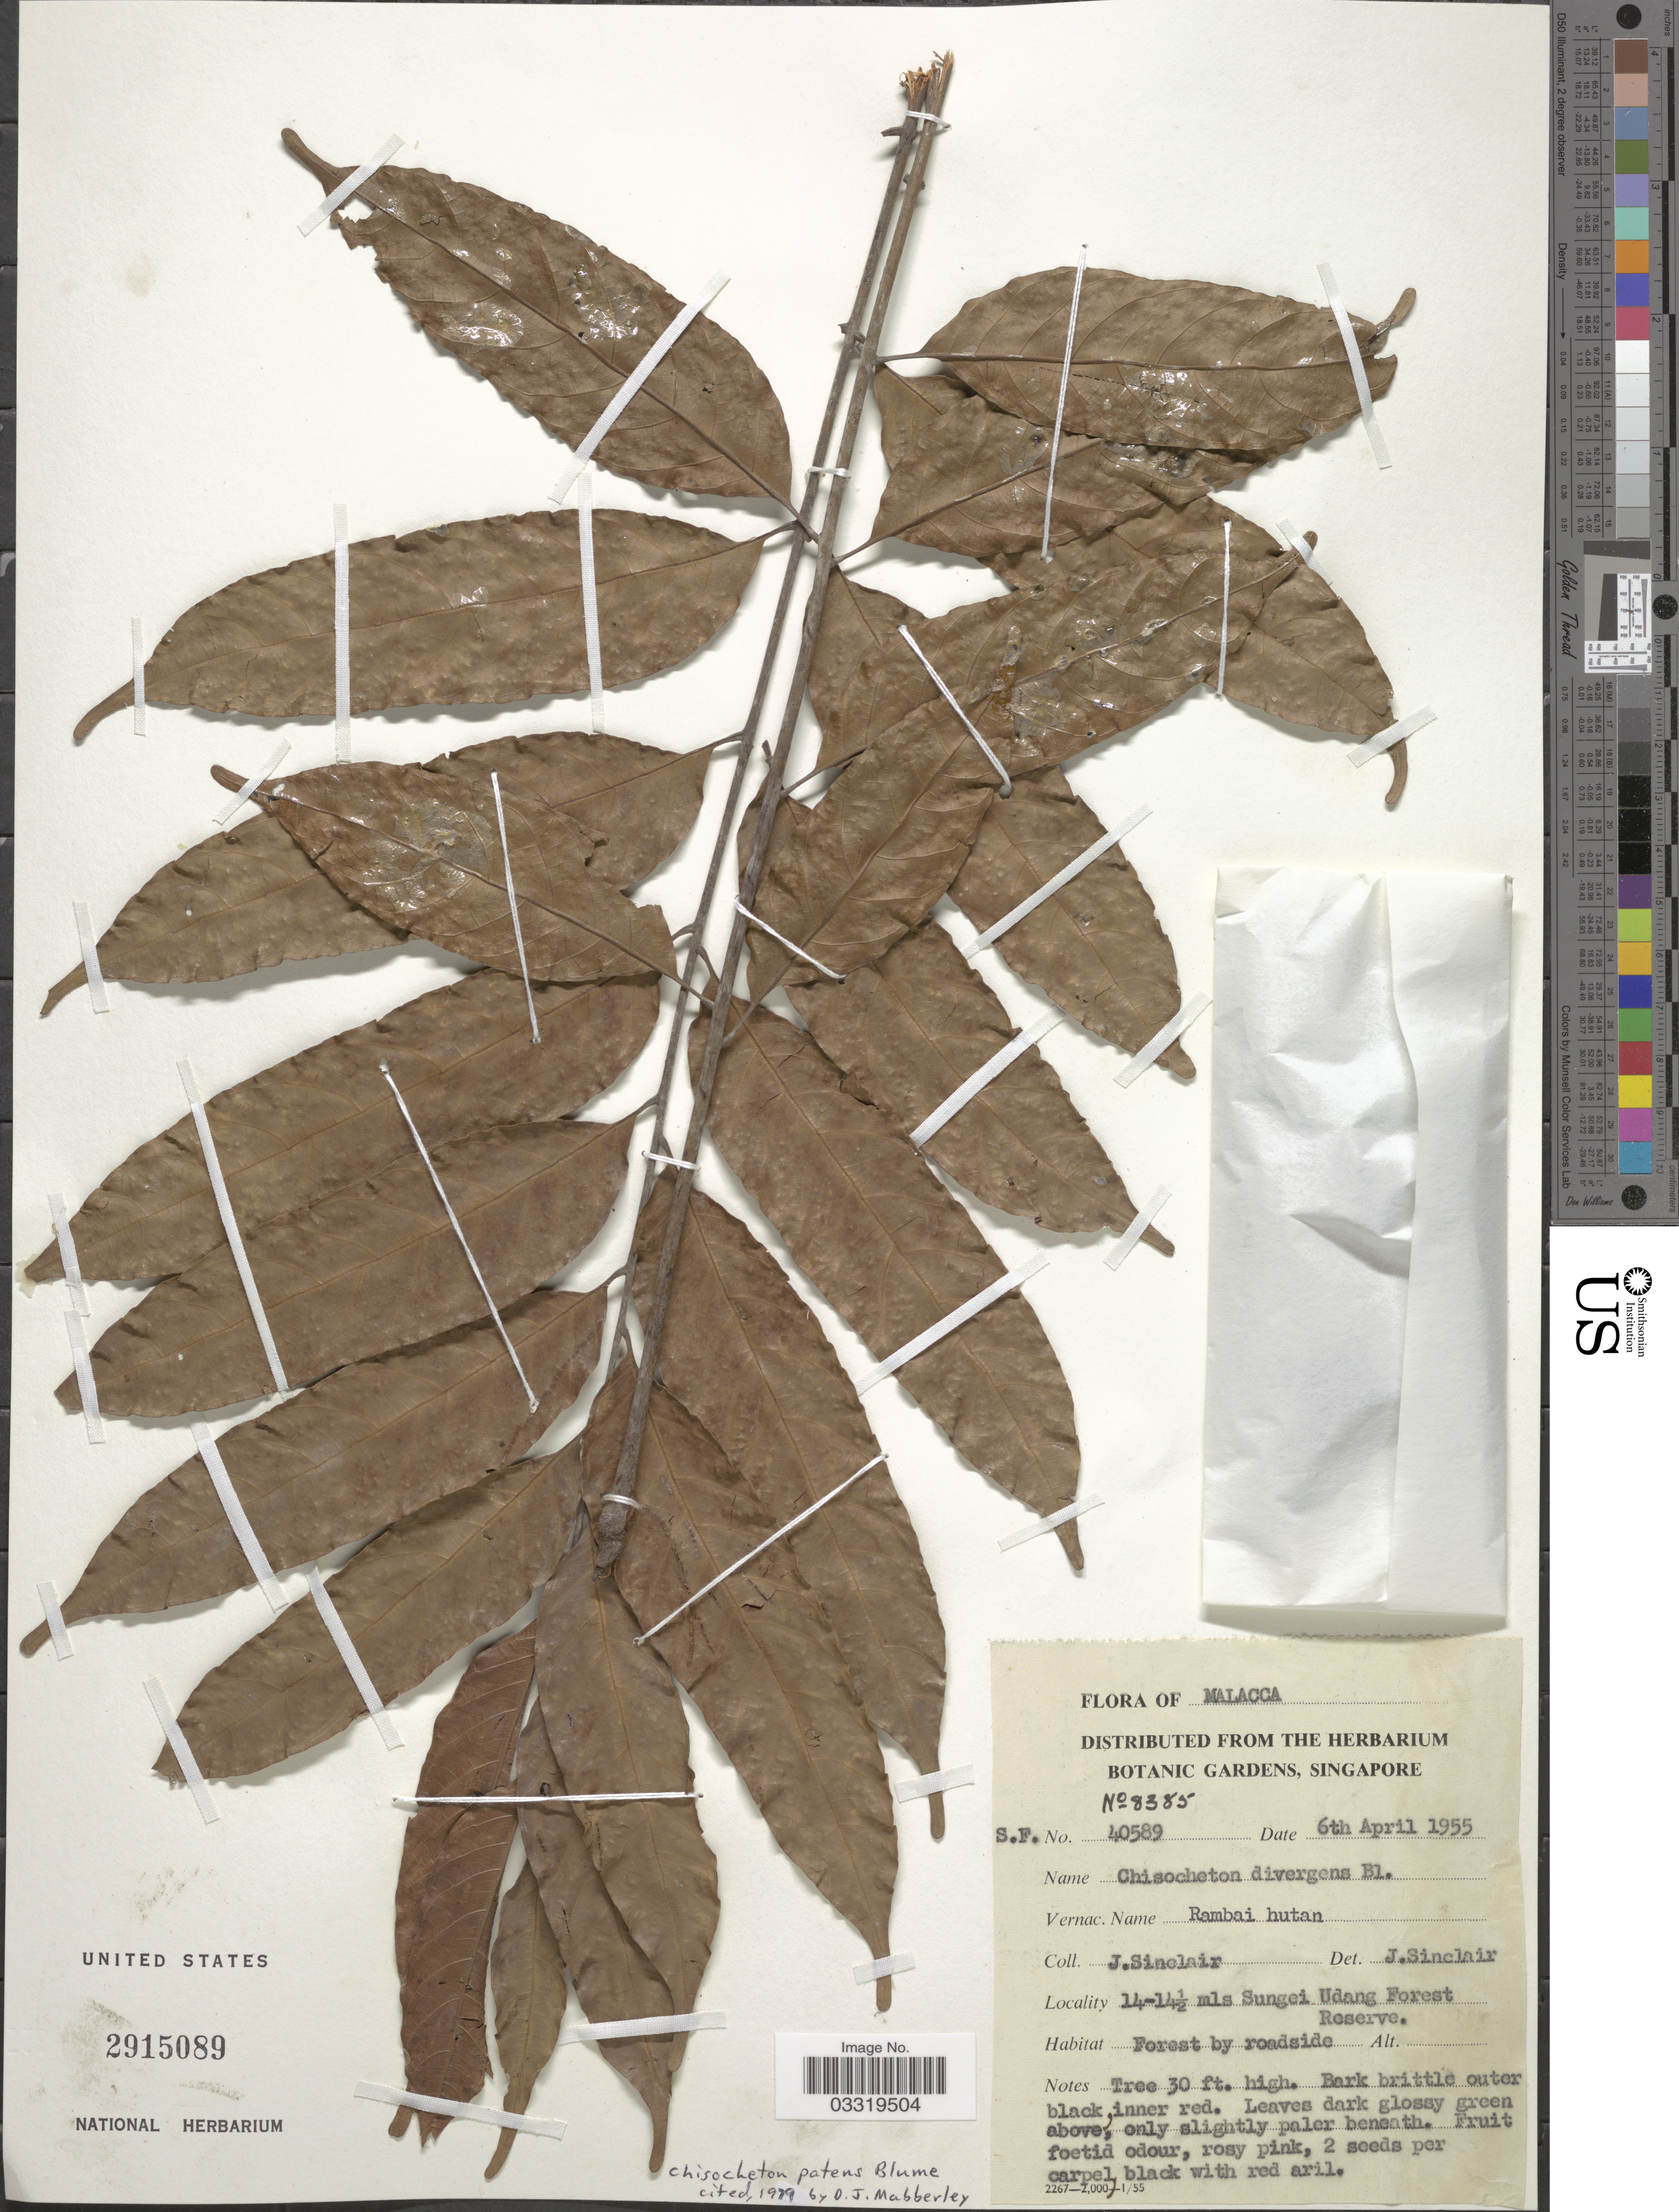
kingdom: Plantae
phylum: Tracheophyta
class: Magnoliopsida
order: Sapindales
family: Meliaceae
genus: Chisocheton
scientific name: Chisocheton patens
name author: Blume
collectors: J. Sinclair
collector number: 8385/40589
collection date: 1955-04-06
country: Singapore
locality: Malacca, 14-14½ mls Sungei Udan Forest Reserve.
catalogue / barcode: US 2915089